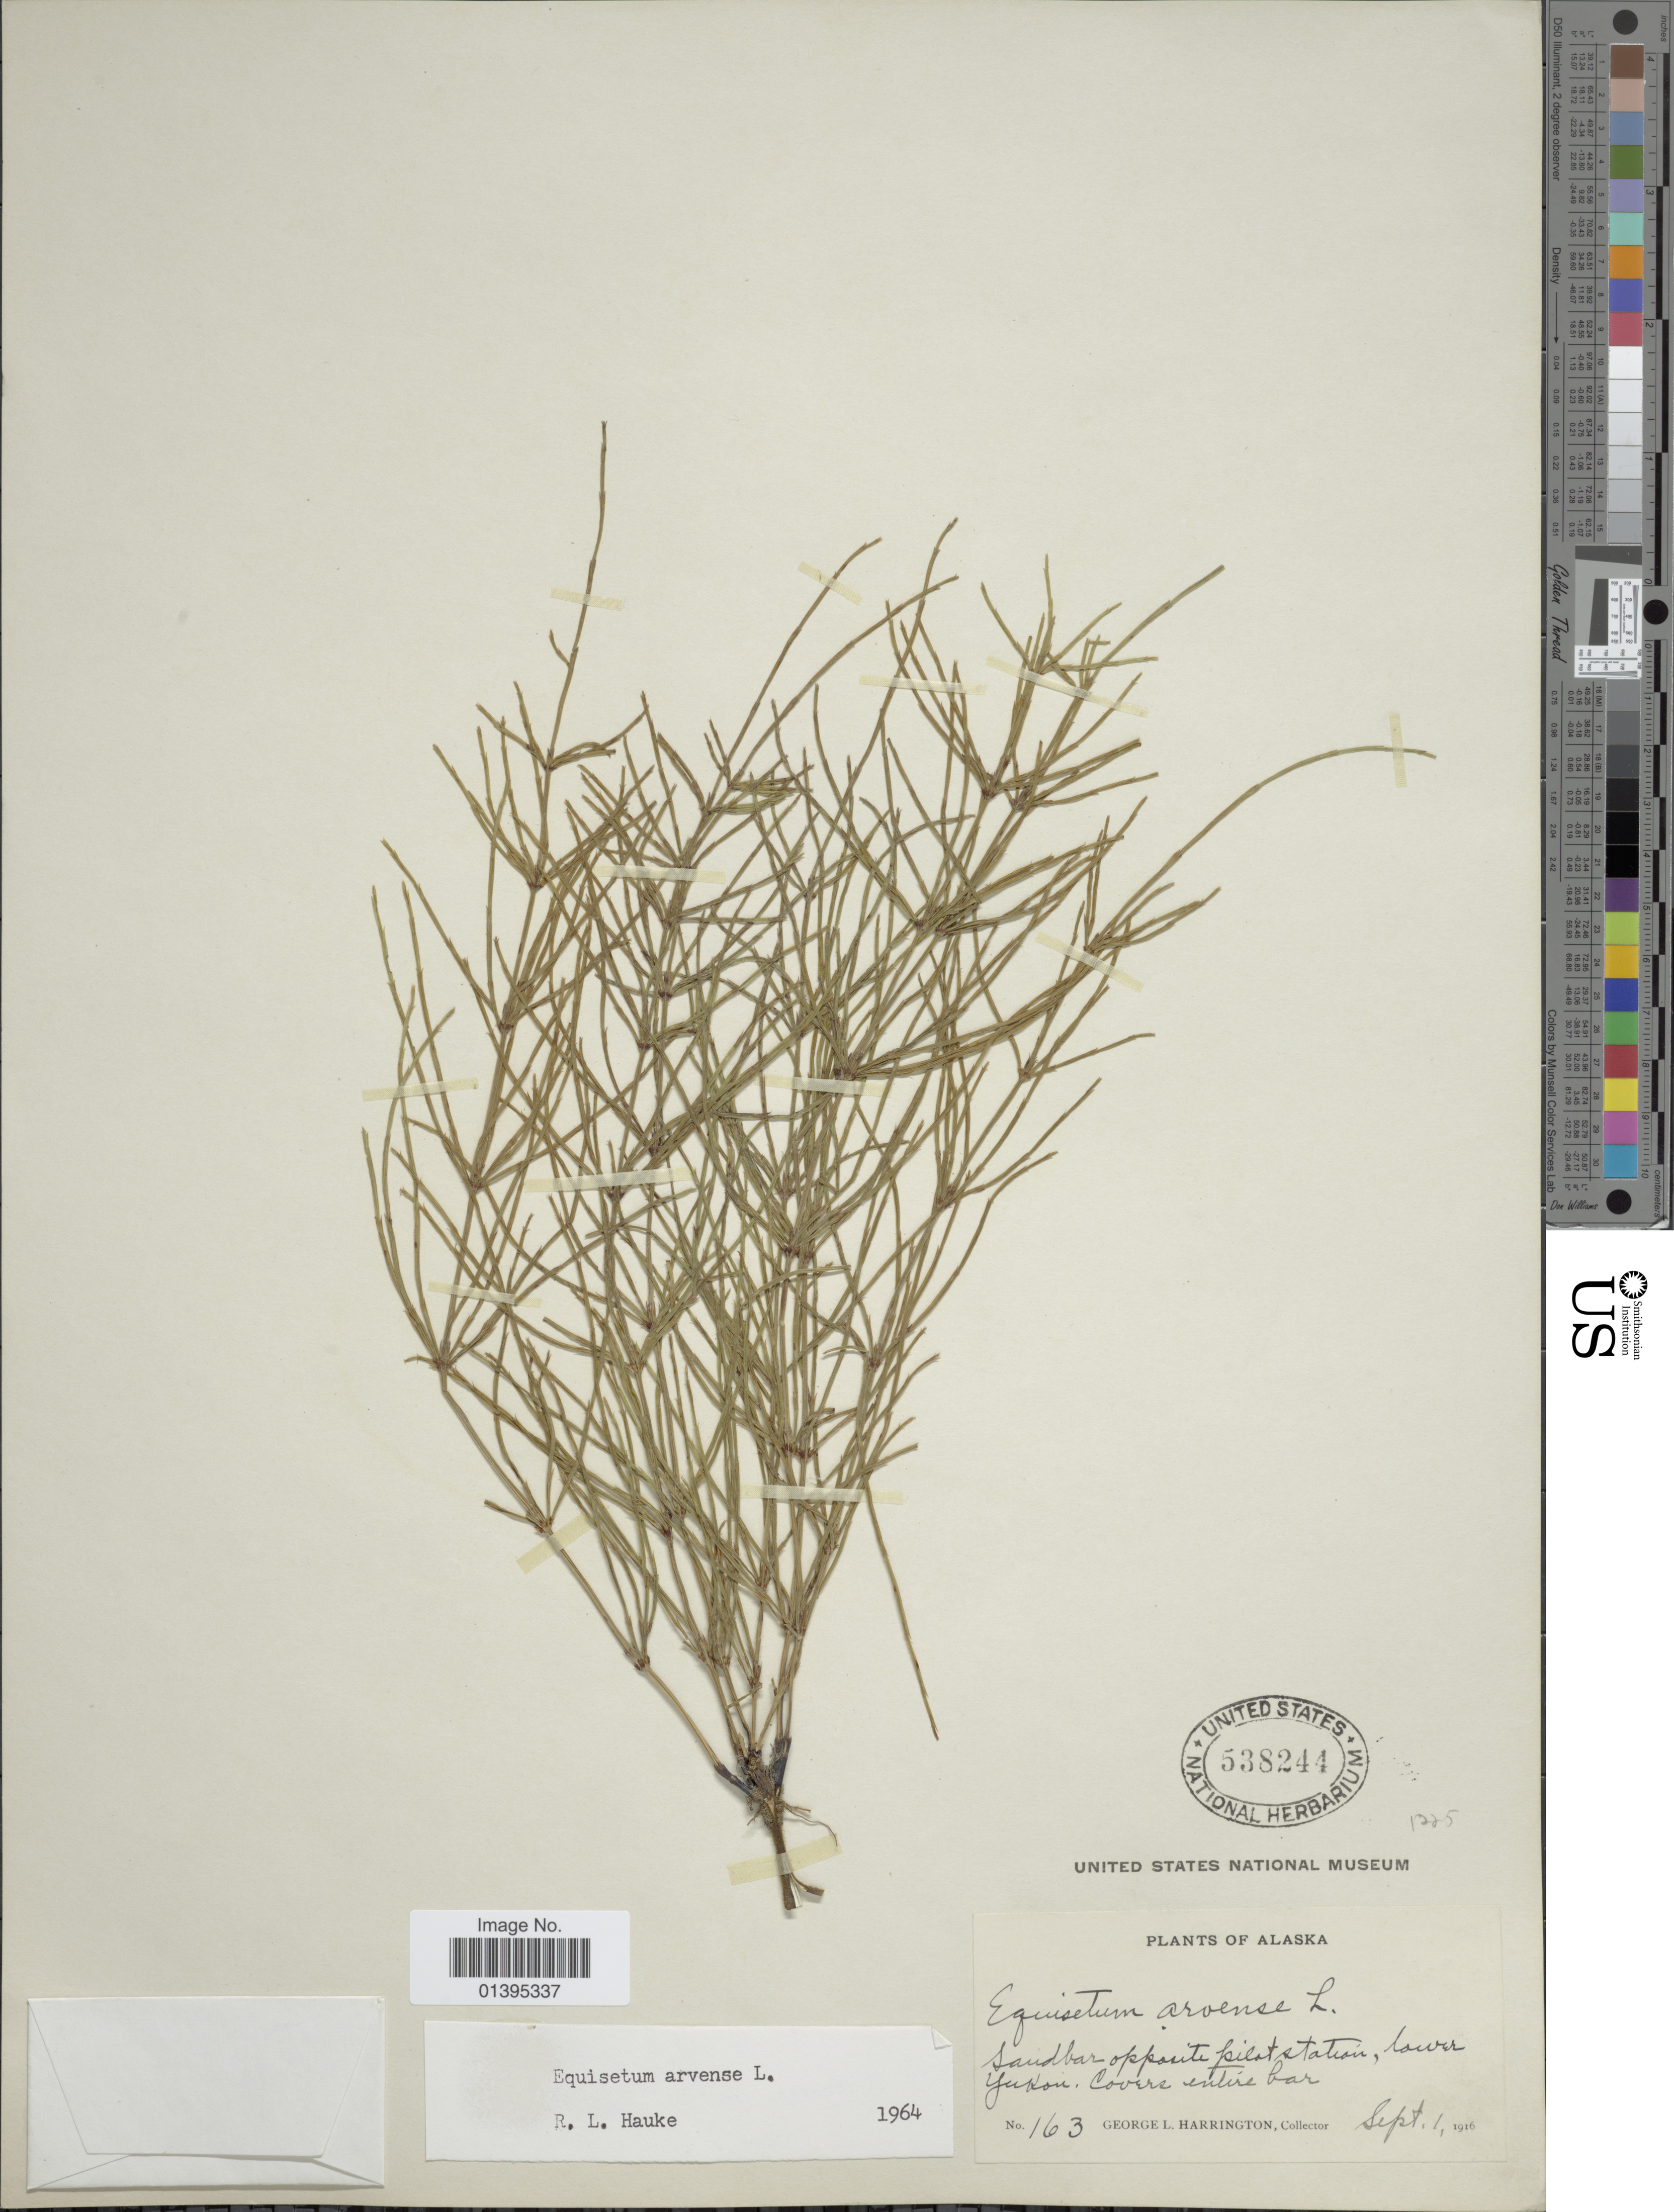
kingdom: Plantae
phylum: Tracheophyta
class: Polypodiopsida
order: Equisetales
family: Equisetaceae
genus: Equisetum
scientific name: Equisetum arvense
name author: L.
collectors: G. Harrington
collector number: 163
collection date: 1916-09-01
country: United States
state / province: Alaska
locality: Lower Yukon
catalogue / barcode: US 538244